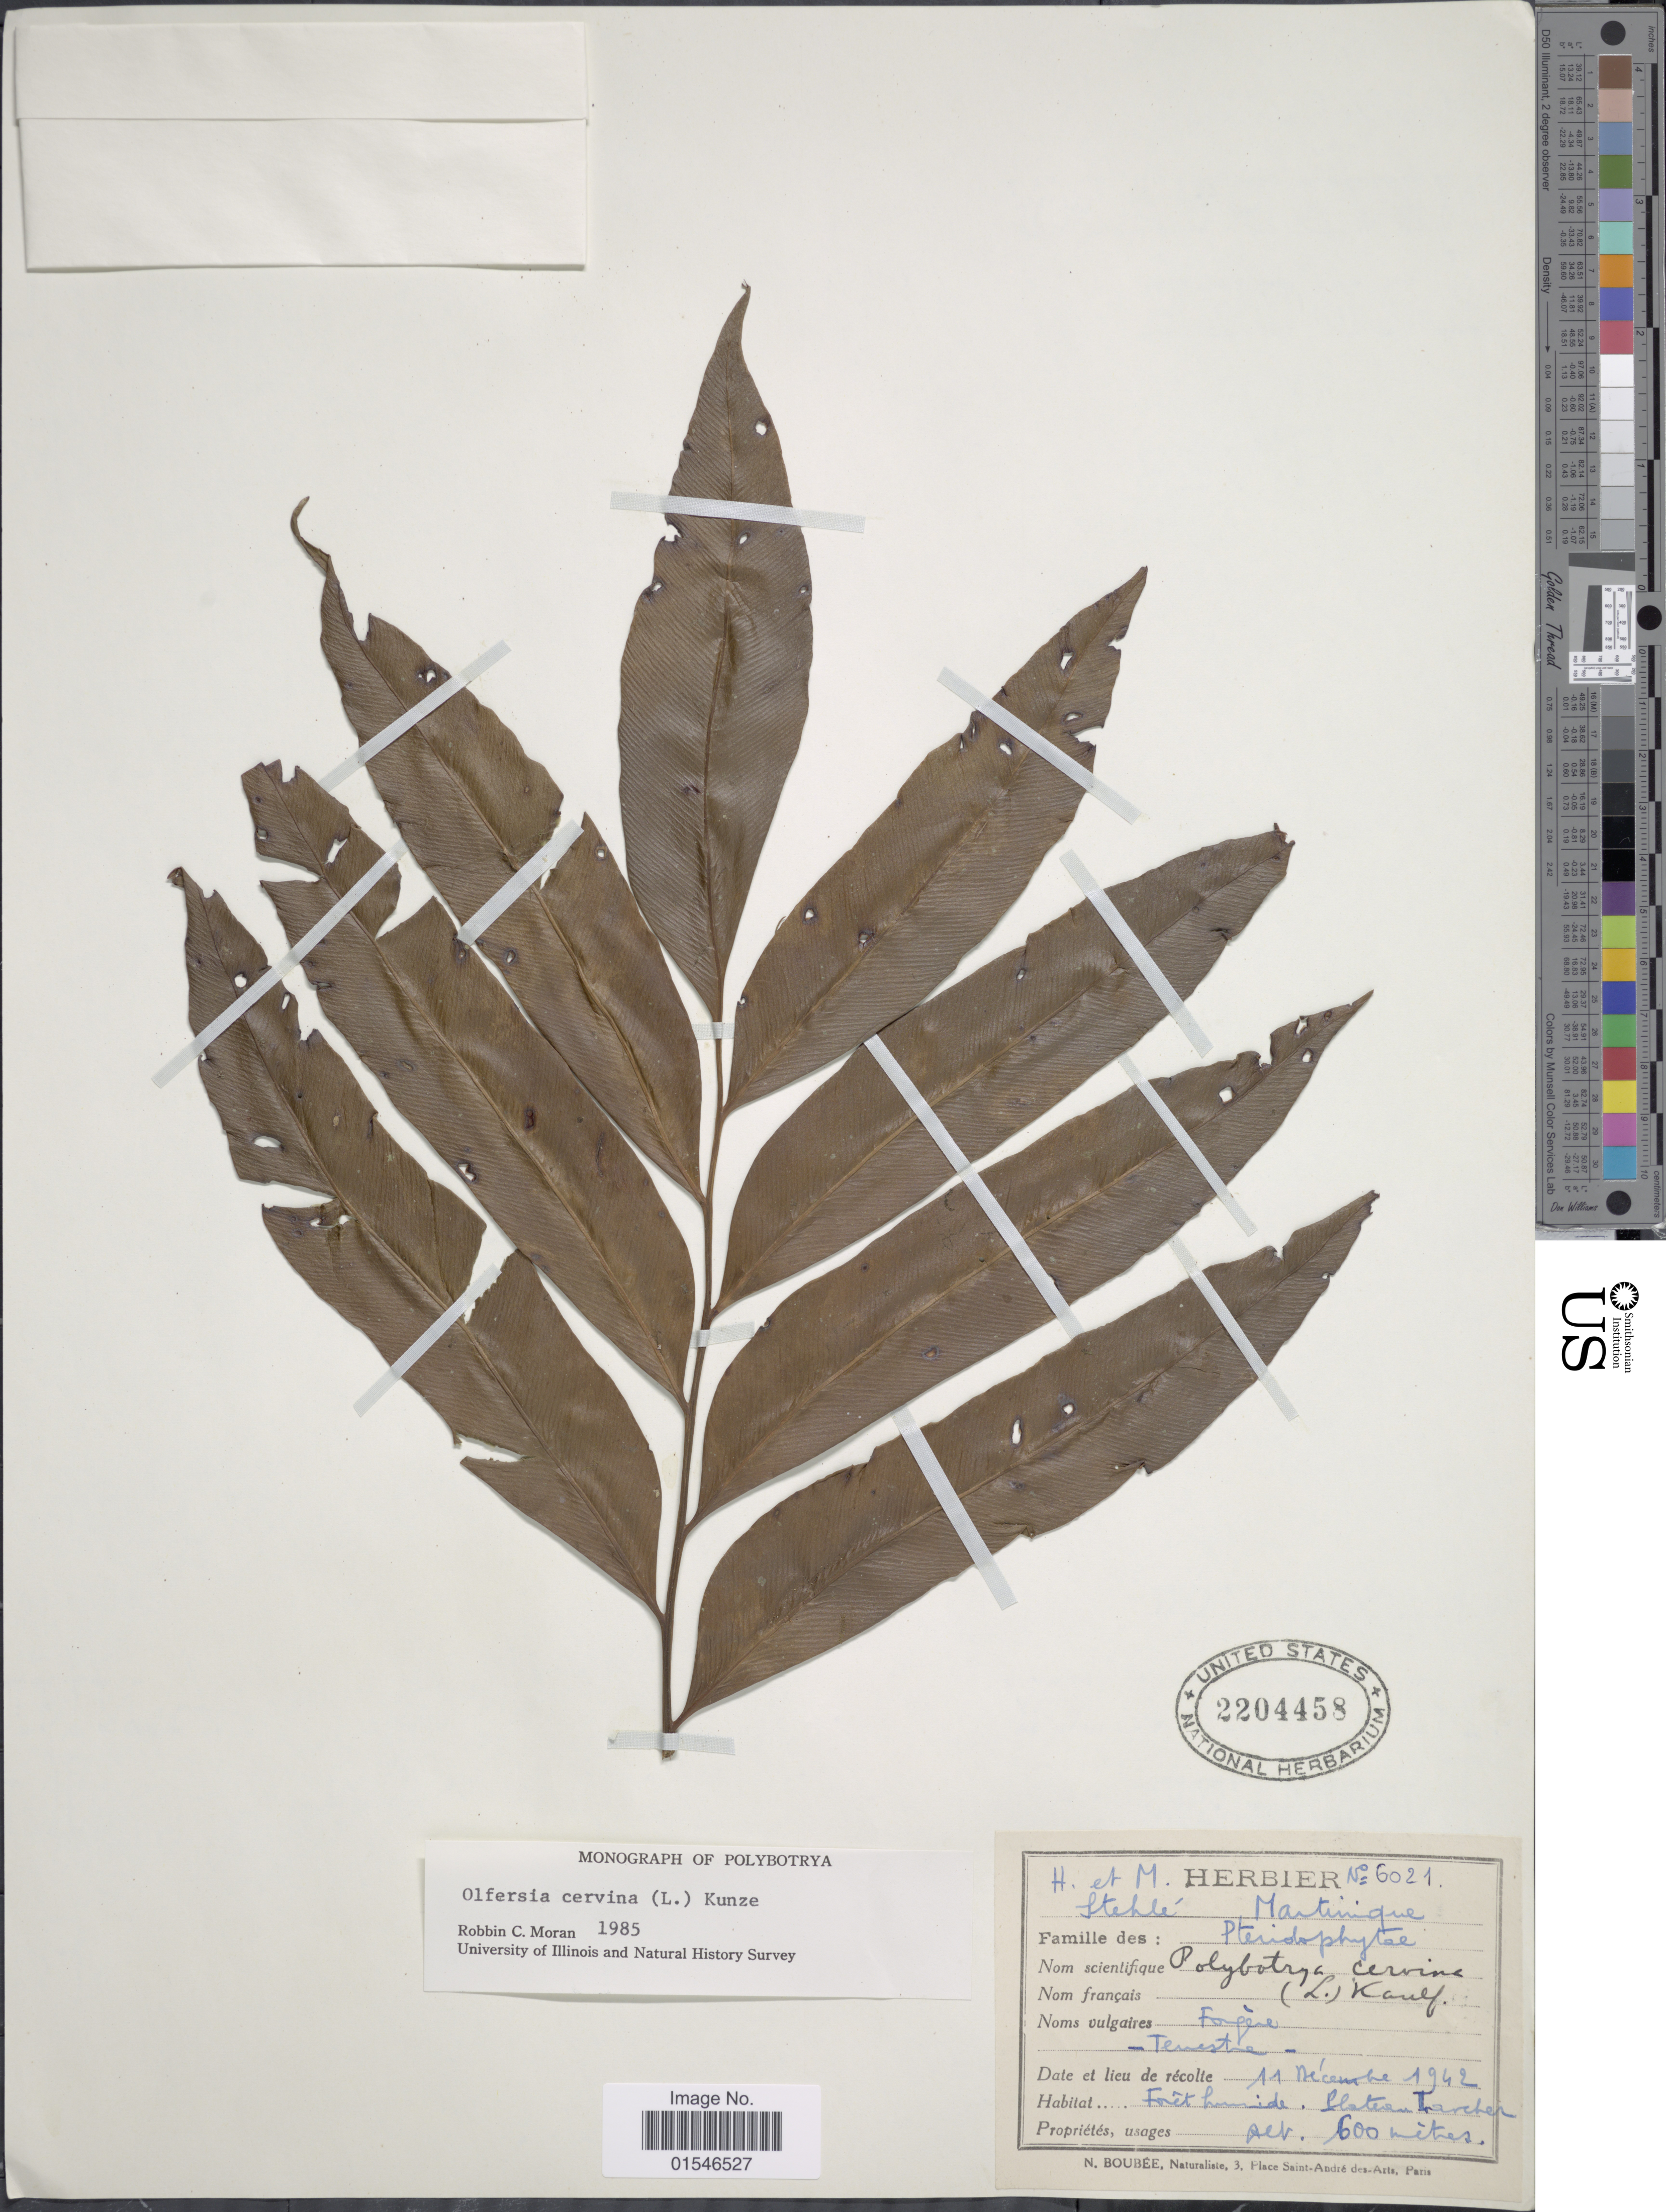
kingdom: Plantae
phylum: Tracheophyta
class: Polypodiopsida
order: Polypodiales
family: Dryopteridaceae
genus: Olfersia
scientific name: Olfersia cervina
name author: (L.) Kunze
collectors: H. Stehlé & M. Stehlé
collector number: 6021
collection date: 1942-12-11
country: Martinique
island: Martinique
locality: Forêt humide. Plateau Larcher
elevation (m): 600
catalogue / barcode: US 2204458